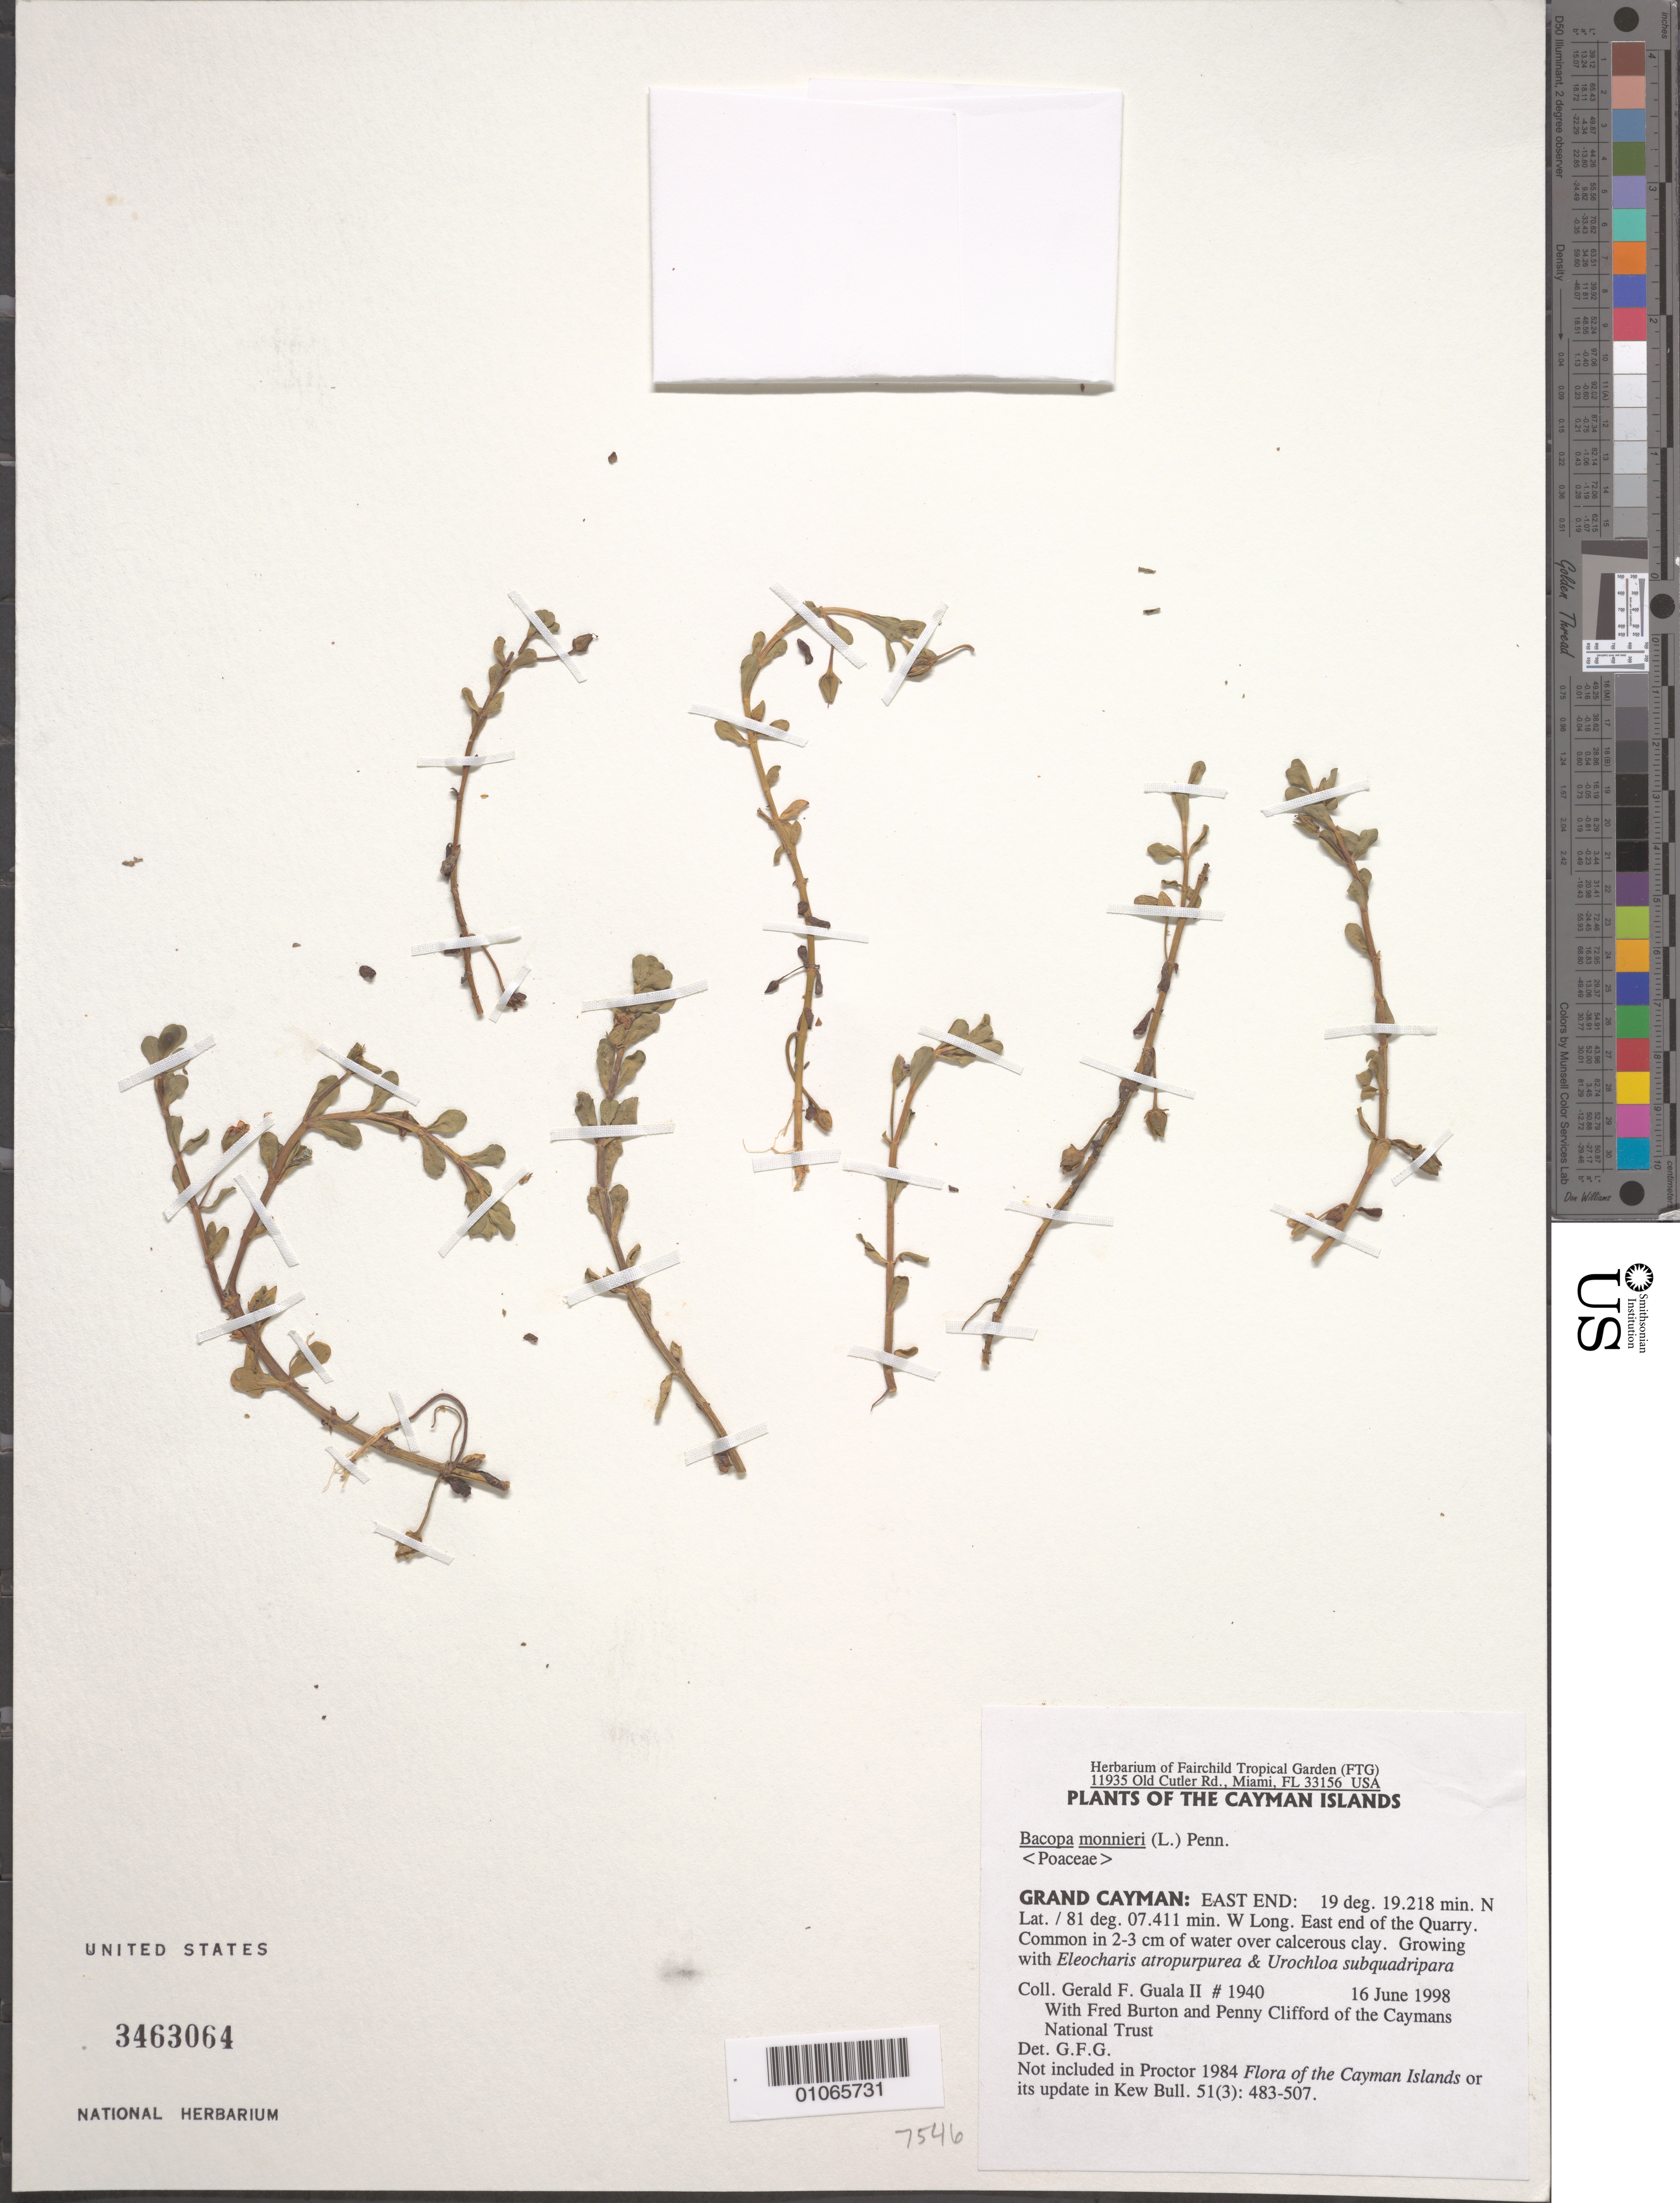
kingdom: Plantae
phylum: Tracheophyta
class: Magnoliopsida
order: Lamiales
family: Plantaginaceae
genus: Bacopa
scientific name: Bacopa monnieri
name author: (L.) Wettst.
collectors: G. Guala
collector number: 1940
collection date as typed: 16 Jun 1998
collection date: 1998-06-16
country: Cayman Islands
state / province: Eastern Dist.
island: Grand Cayman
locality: East end of the Quarry. Common in 2-3 cm of water over calcerous clay. Growing with eleocharis atropurpurea and Urochloa subquadripara.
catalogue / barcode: US 3463064